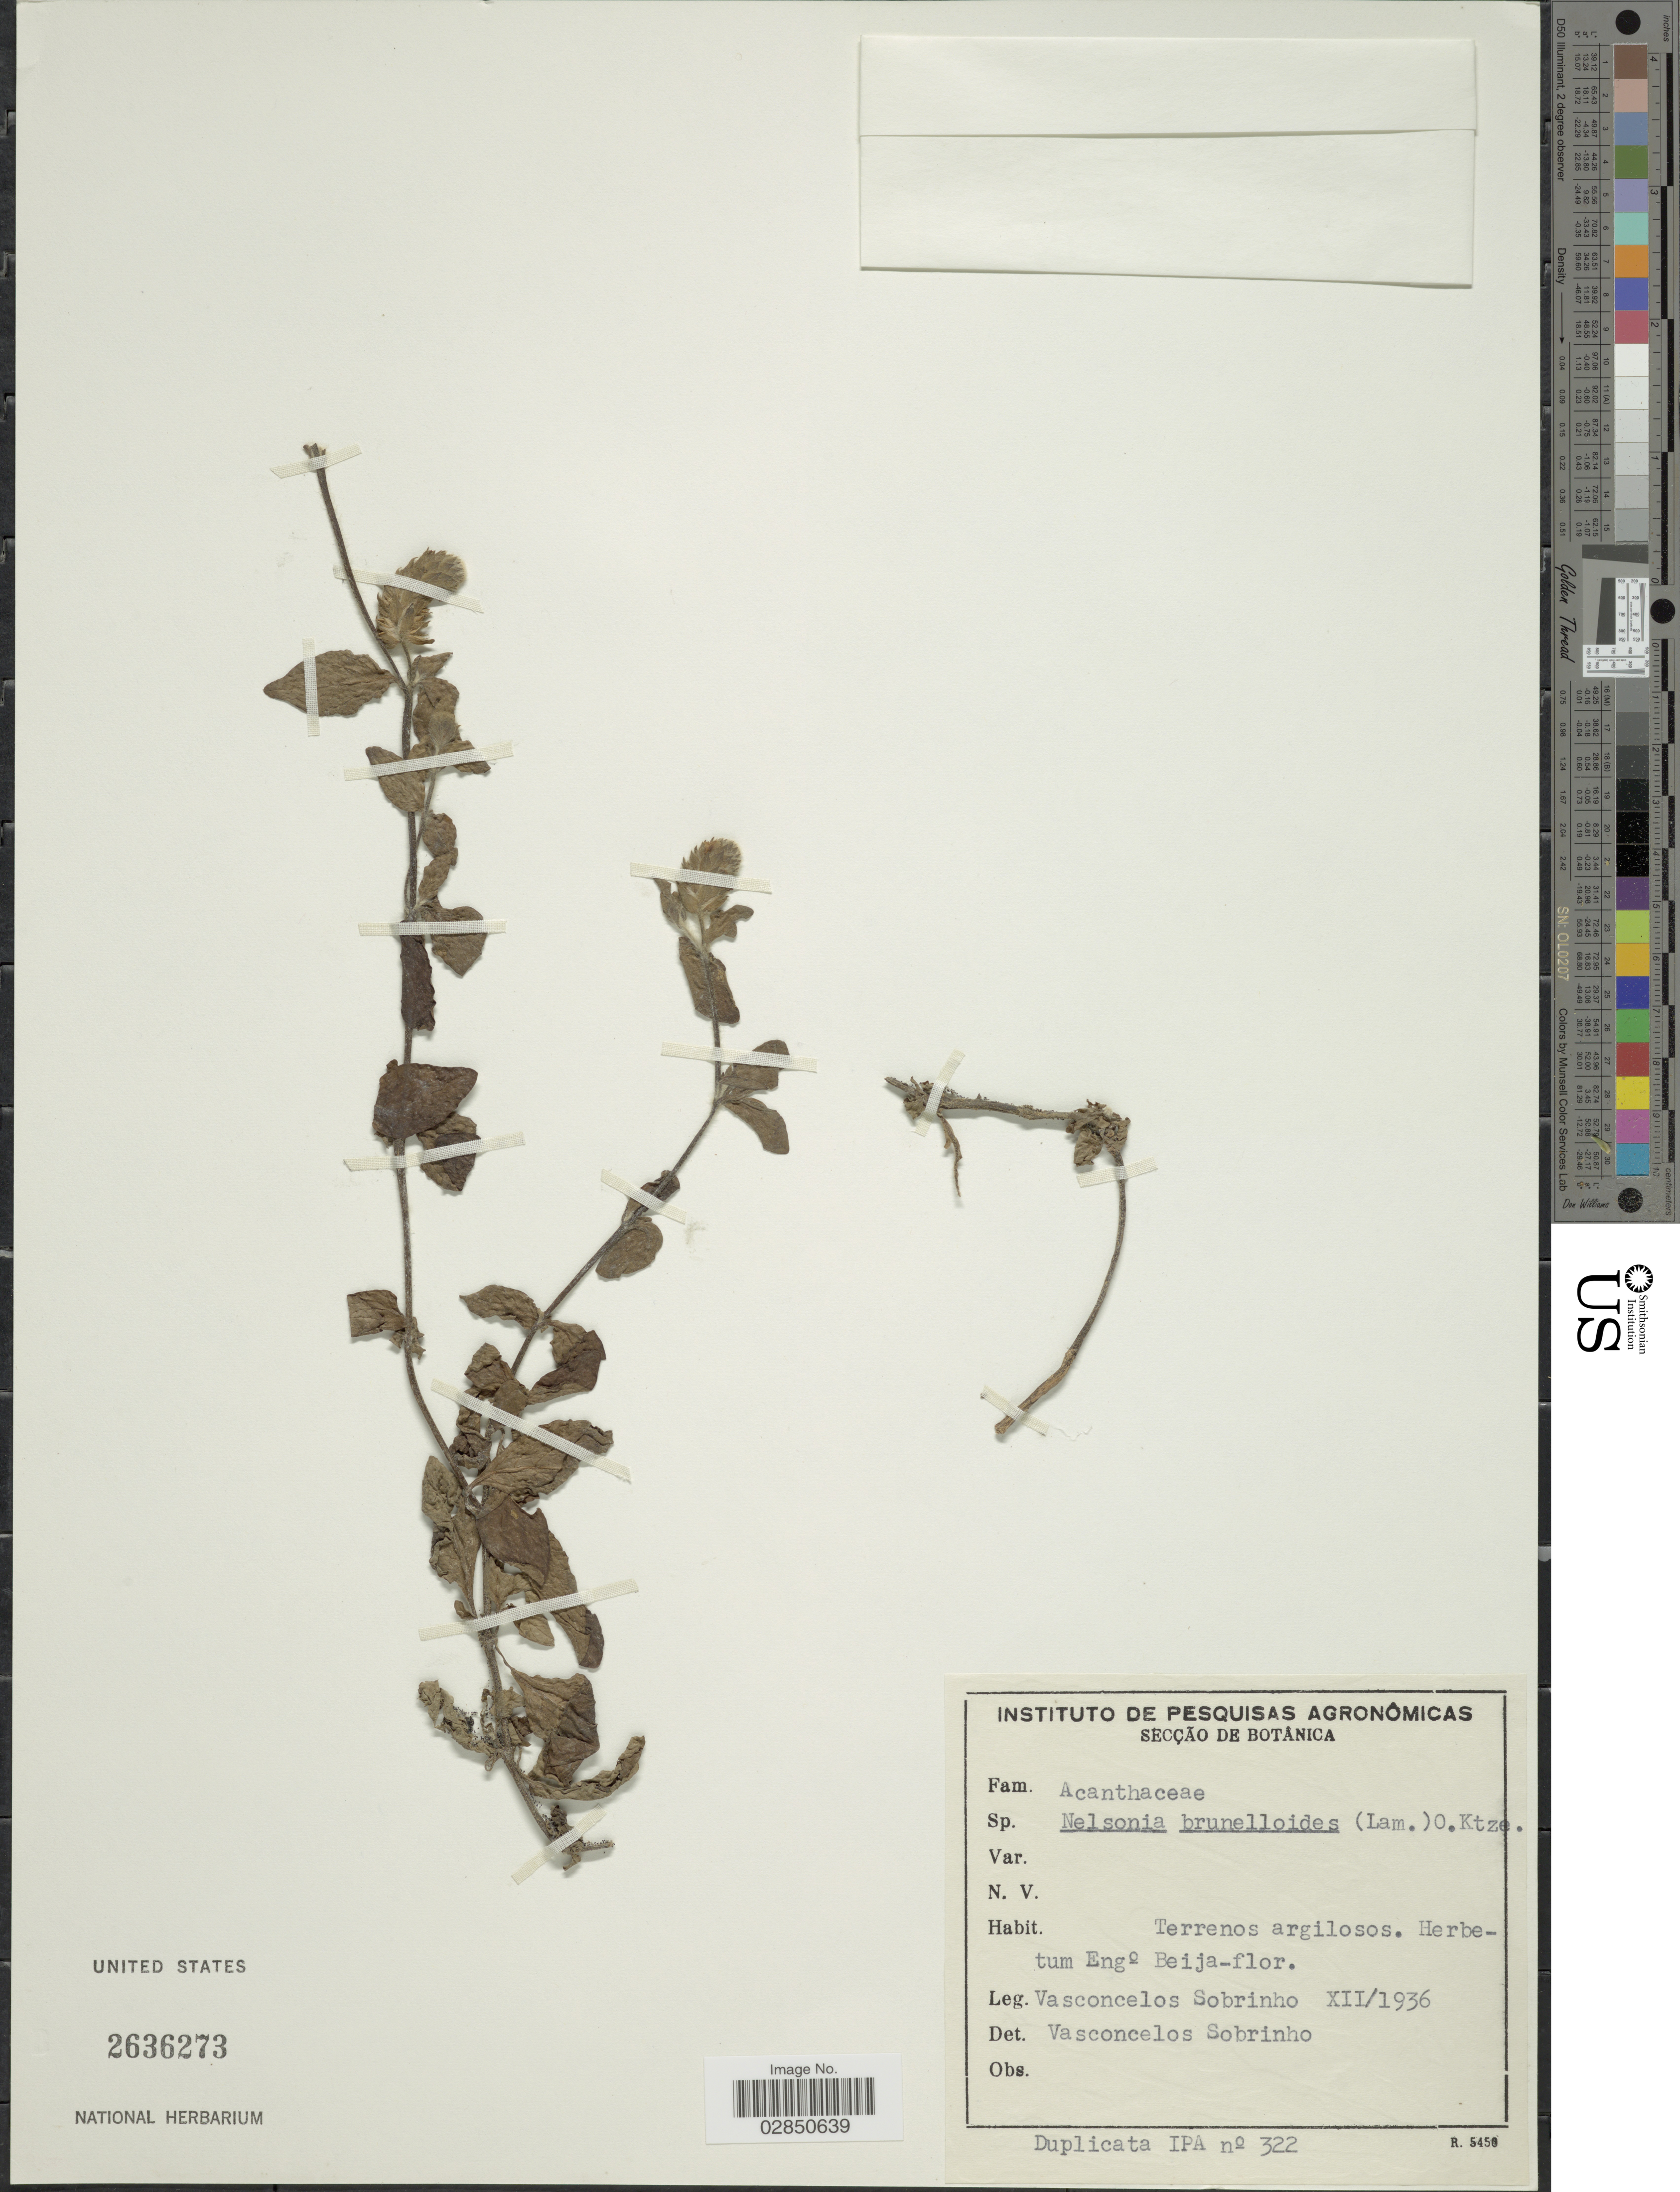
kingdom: Plantae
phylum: Tracheophyta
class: Magnoliopsida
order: Lamiales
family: Acanthaceae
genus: Nelsonia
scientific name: Nelsonia pohlii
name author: Nees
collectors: S. Vasconcellos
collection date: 1936-12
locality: Terrenos argilosos.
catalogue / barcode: US 2636273